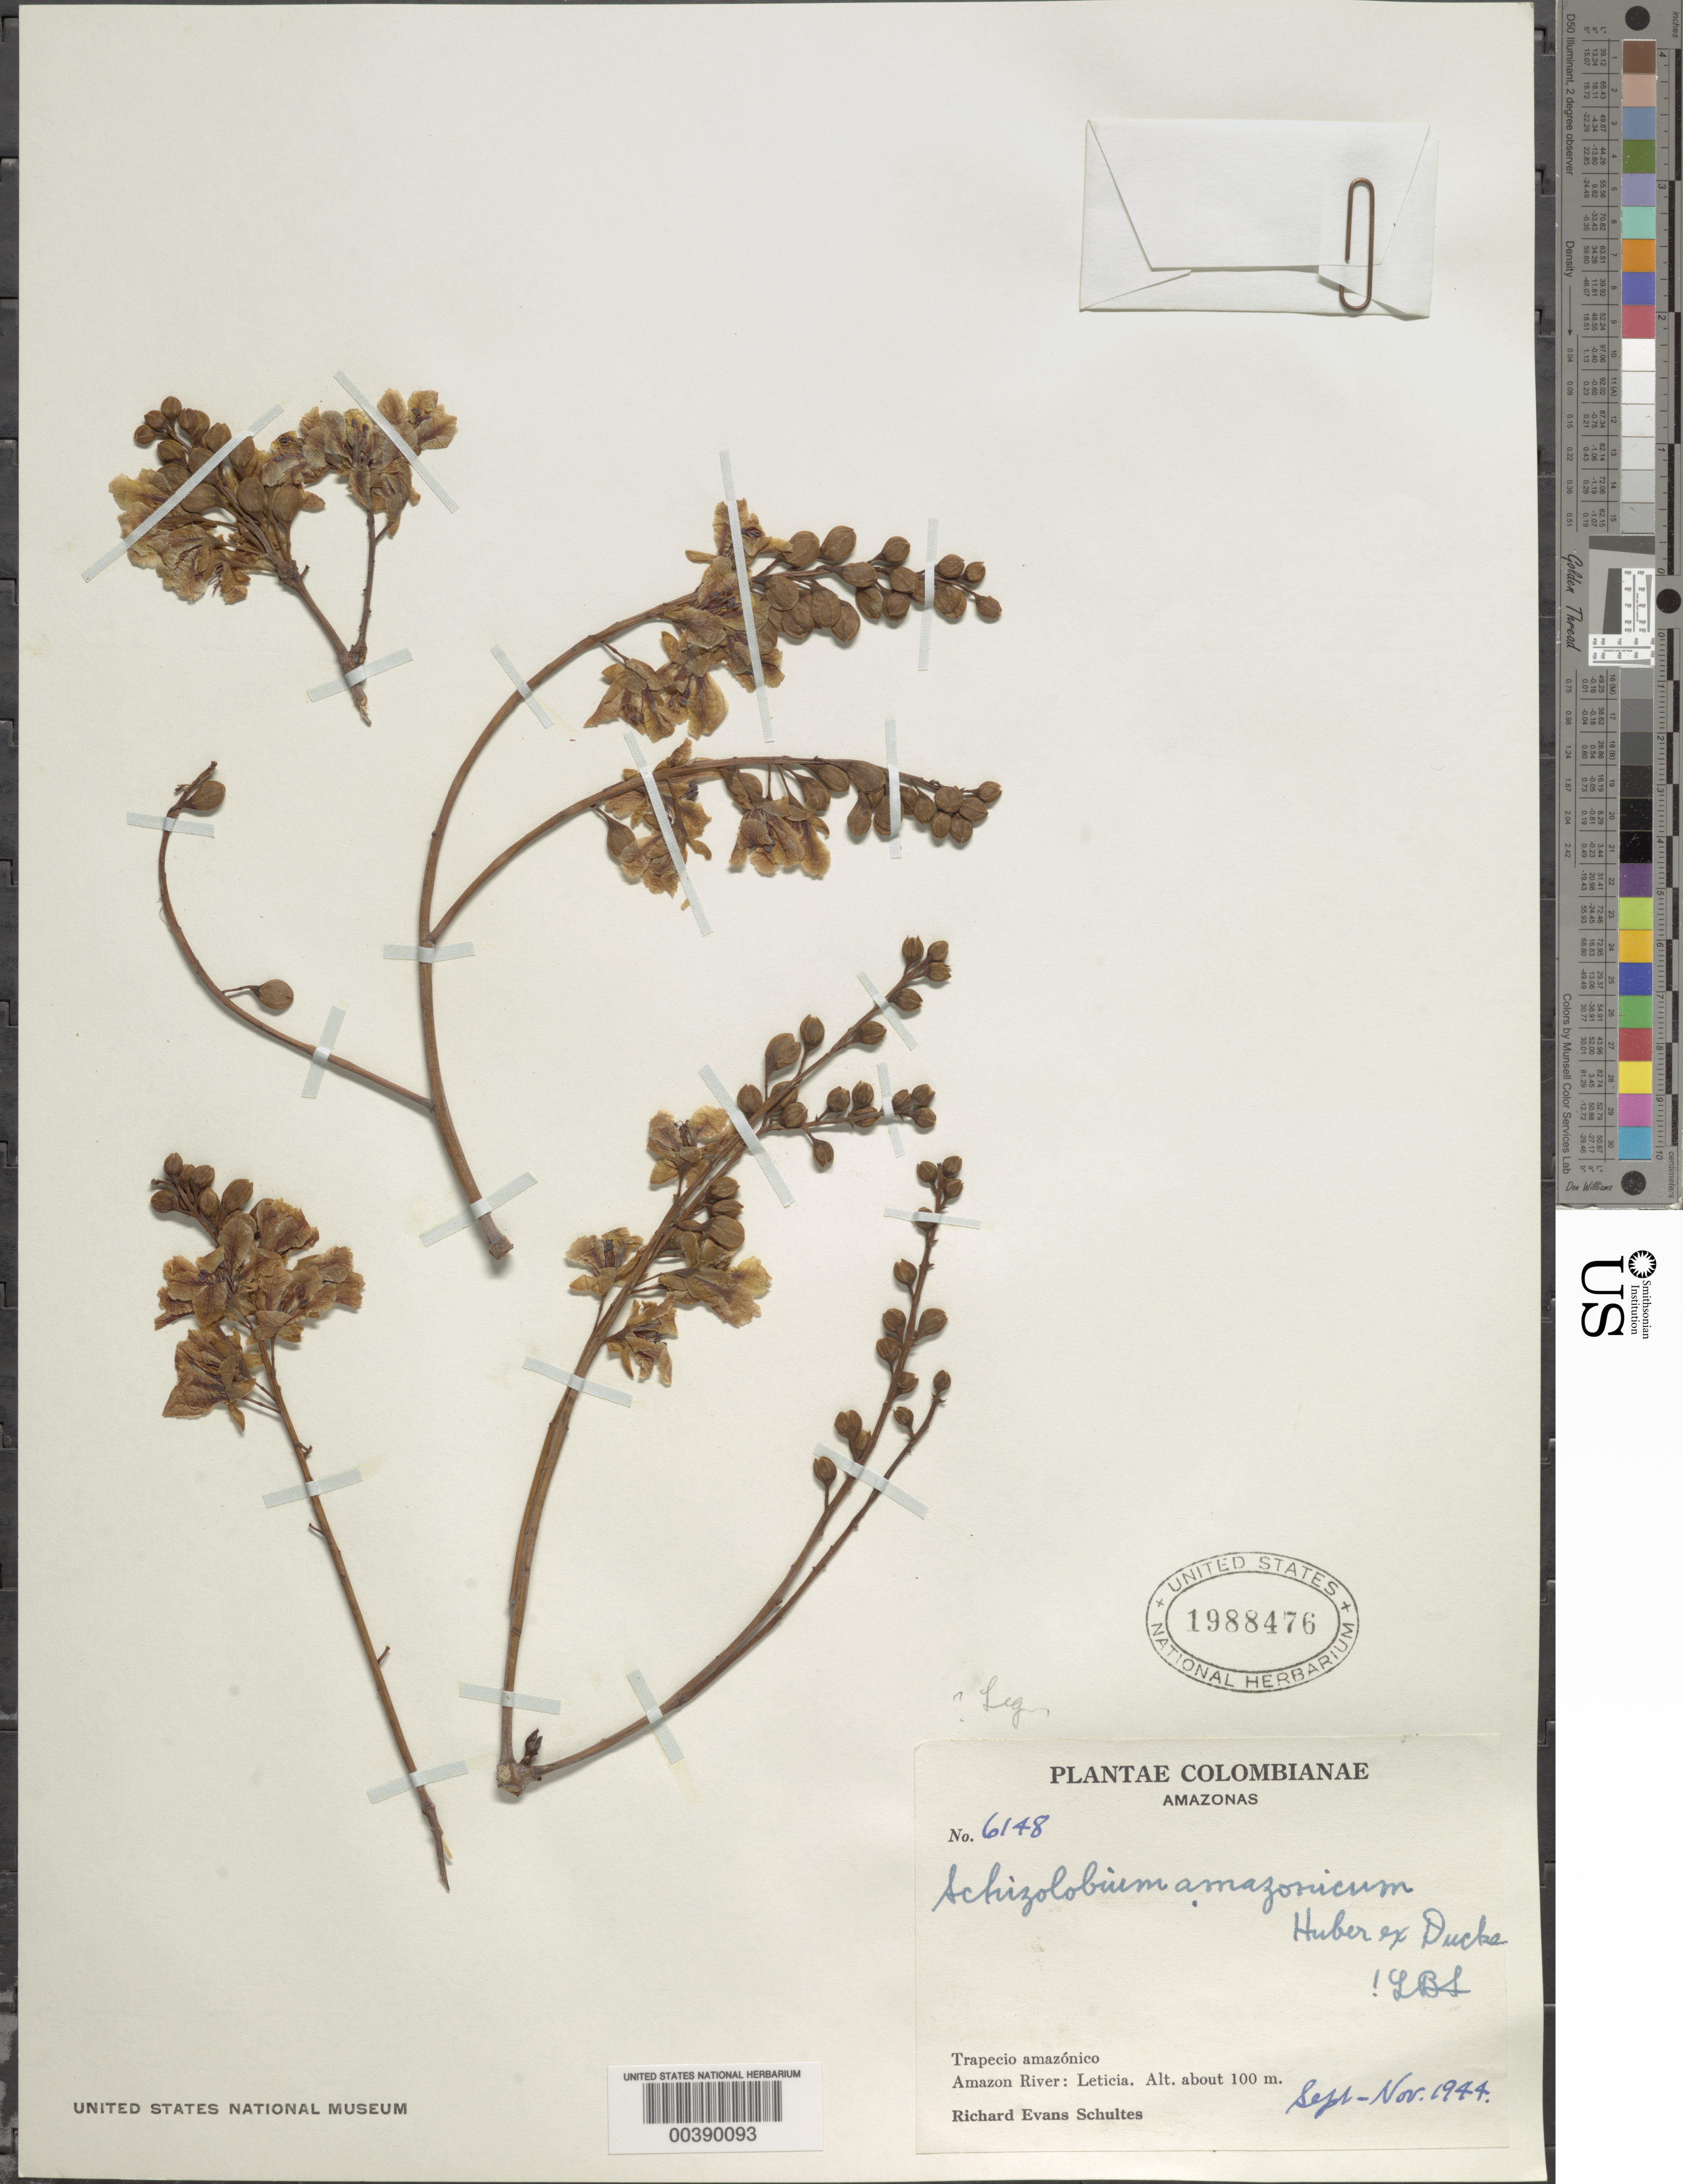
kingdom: Plantae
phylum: Tracheophyta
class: Magnoliopsida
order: Fabales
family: Fabaceae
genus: Schizolobium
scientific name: Schizolobium amazonicum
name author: Ducke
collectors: R. E. Schultes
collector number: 6148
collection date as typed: Sep 1944 to -- Nov 1944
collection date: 1944-09/1944-11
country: Colombia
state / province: Amazônas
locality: Amazon River: Leticia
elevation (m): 100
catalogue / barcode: US 1988476